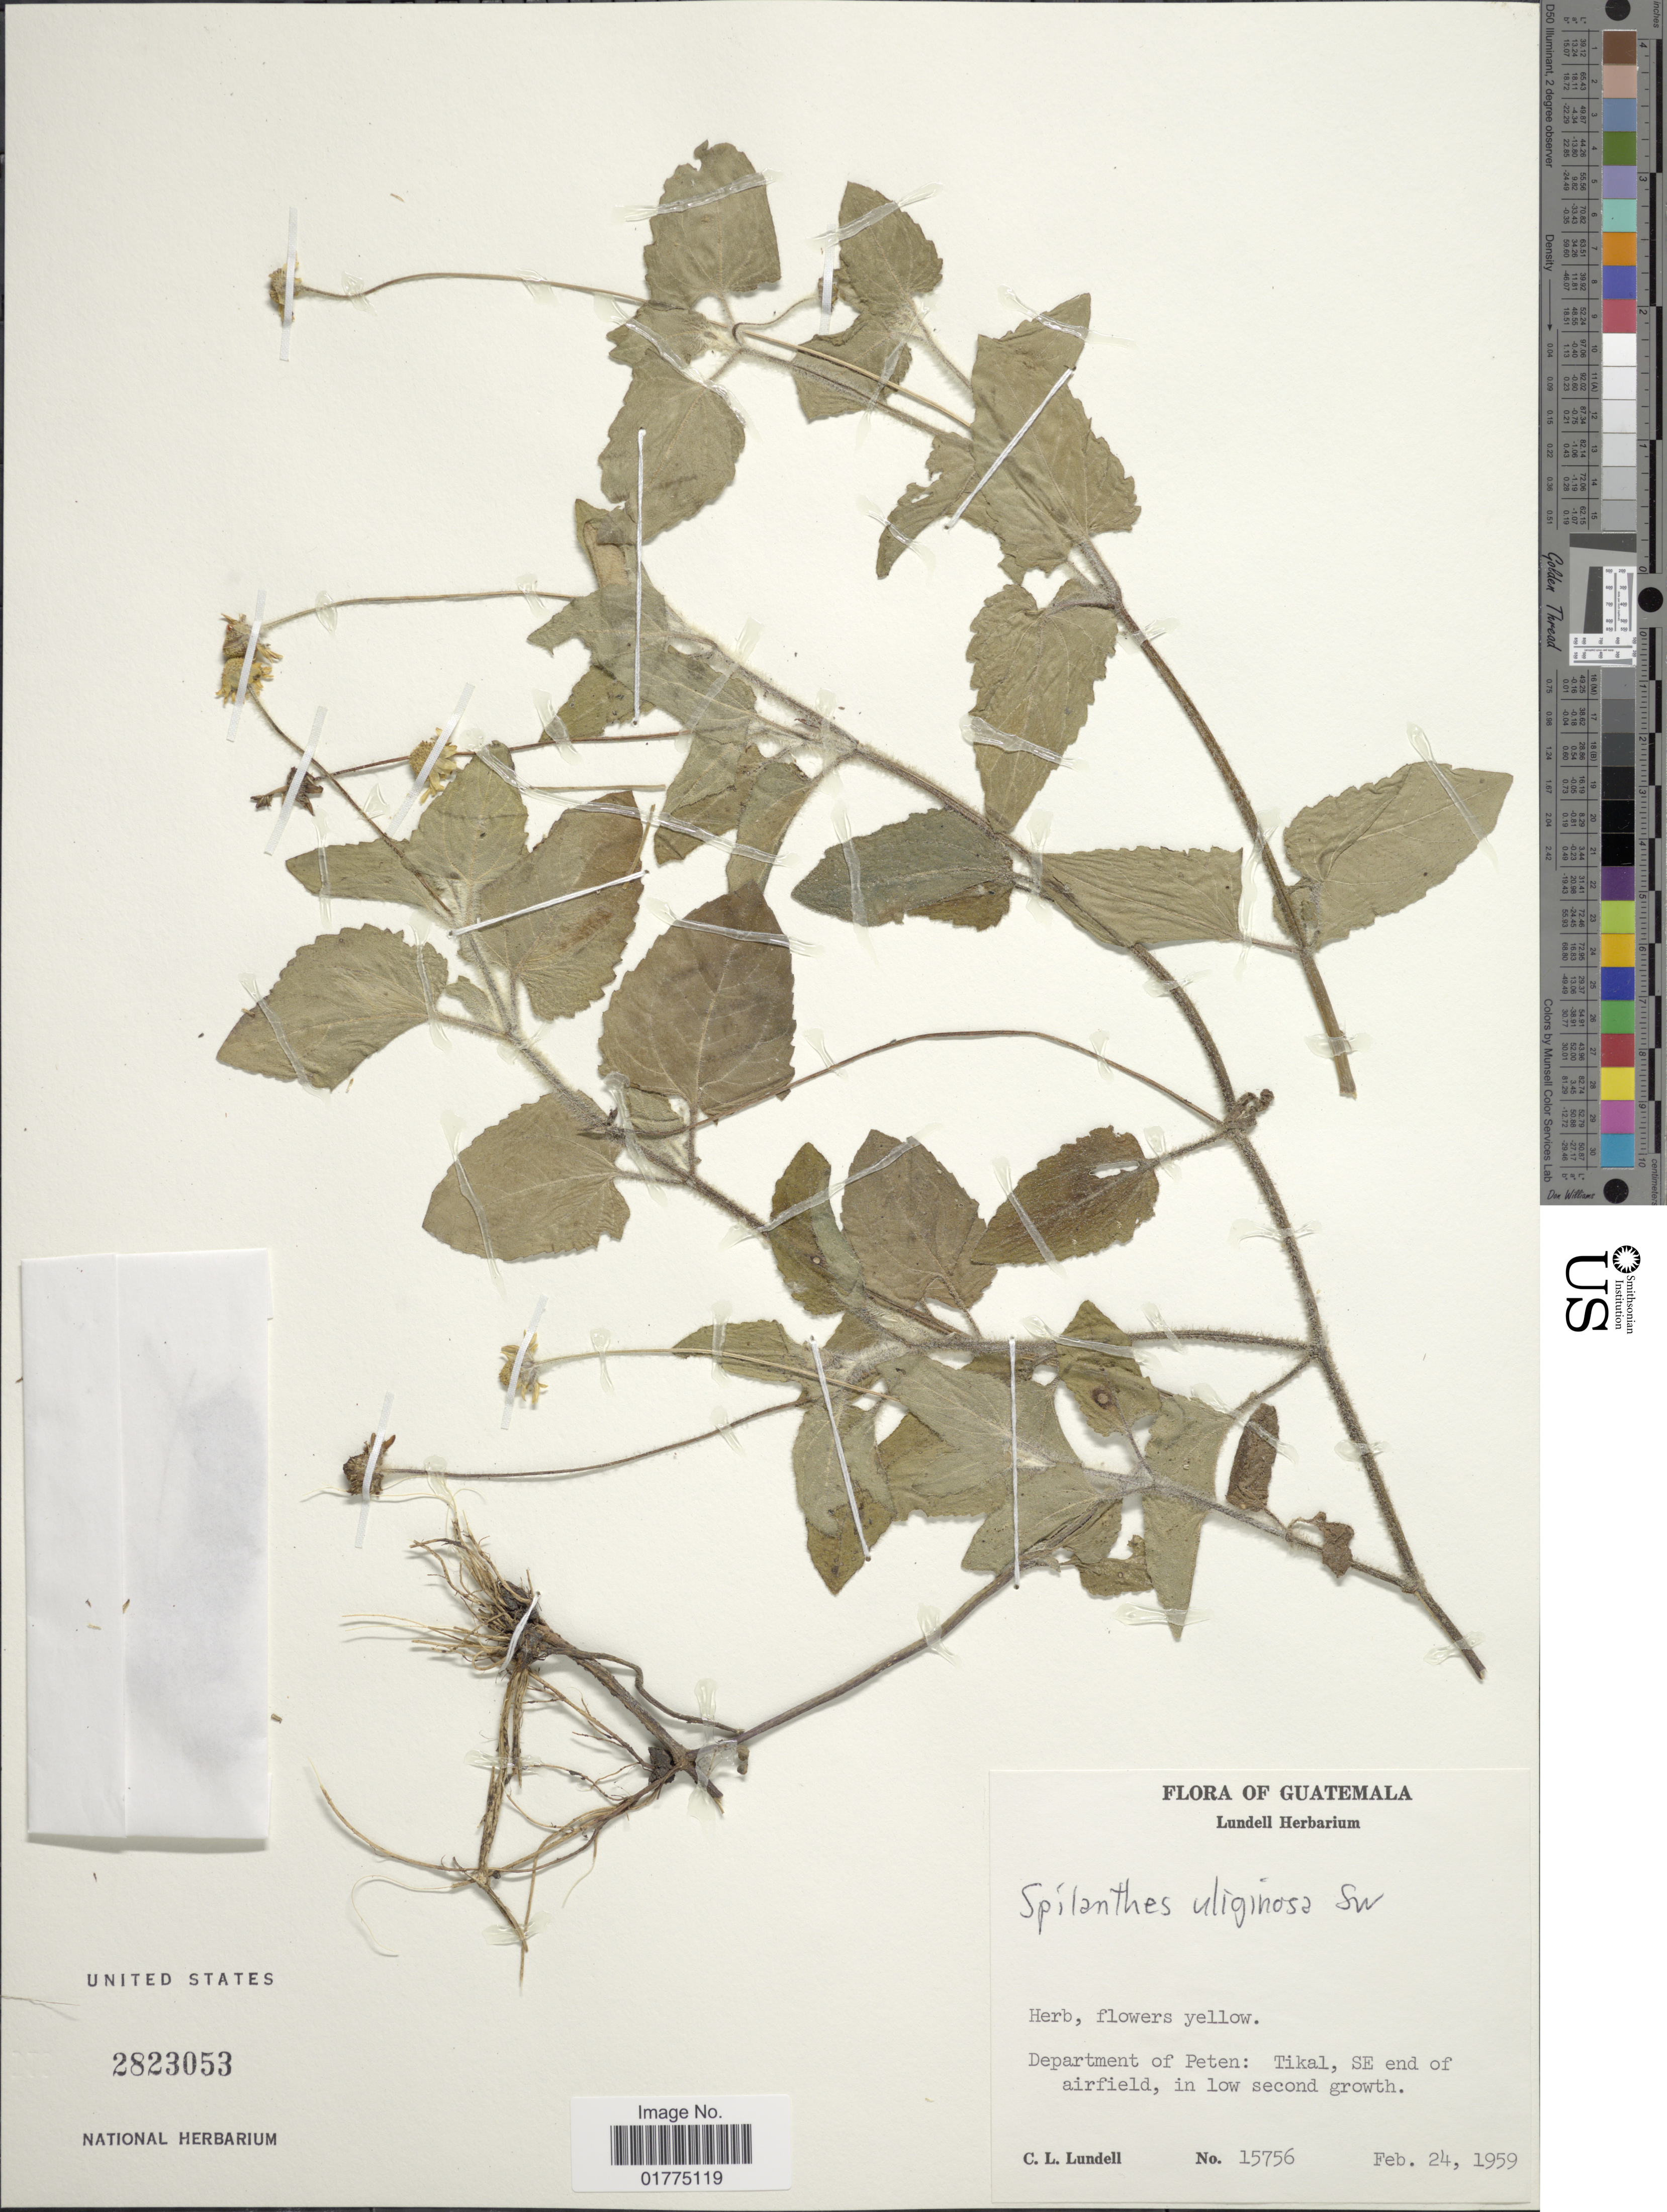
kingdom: Plantae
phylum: Tracheophyta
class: Magnoliopsida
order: Asterales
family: Asteraceae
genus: Acmella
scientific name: Acmella uliginosa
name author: (Sw.) Cass.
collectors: C. L. Lundell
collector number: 15756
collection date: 1959-02-24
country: Guatemala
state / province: El Petén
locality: Department of Peten: Tikal SE end of airfield, in low second growth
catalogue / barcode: US 2823053